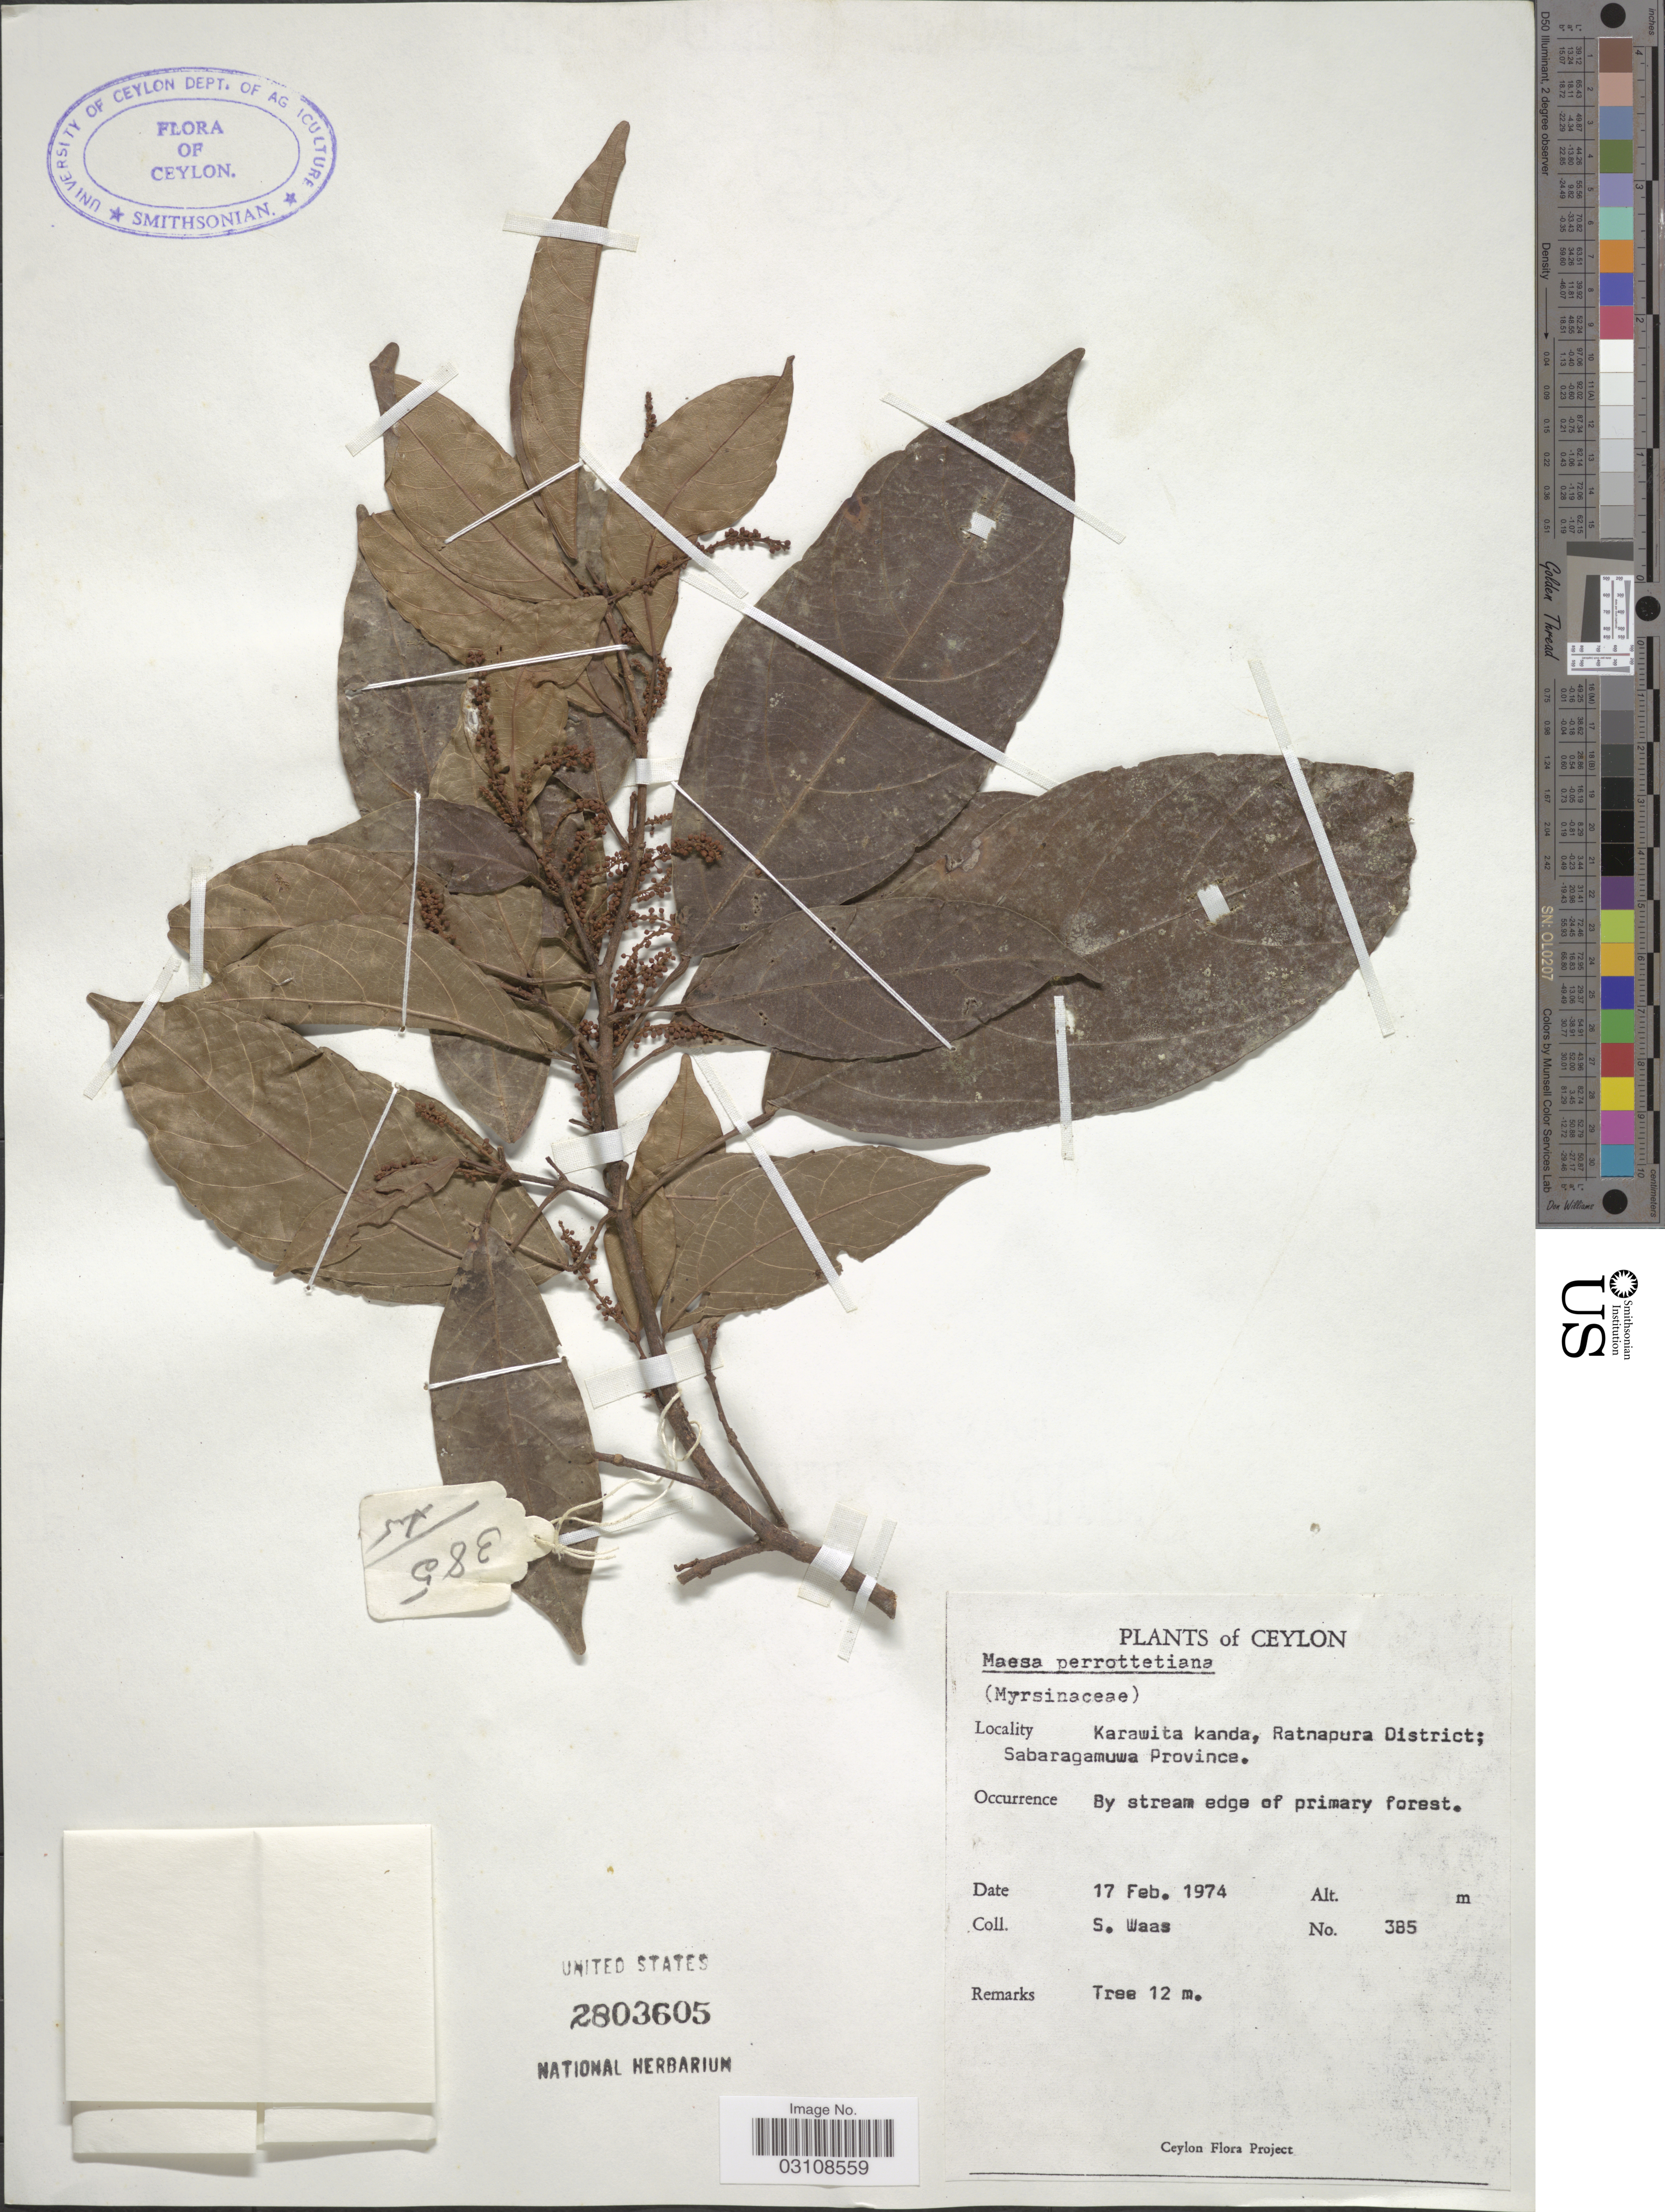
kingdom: Plantae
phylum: Tracheophyta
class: Magnoliopsida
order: Ericales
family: Primulaceae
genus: Maesa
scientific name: Maesa indica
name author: (Roxb.) A. DC.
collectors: S. Waas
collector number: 385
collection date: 1974-02-17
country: Sri Lanka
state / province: Sabaragamuwa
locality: Ceylon. Karawita kanda, Ratnapura District.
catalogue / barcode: US 2803605